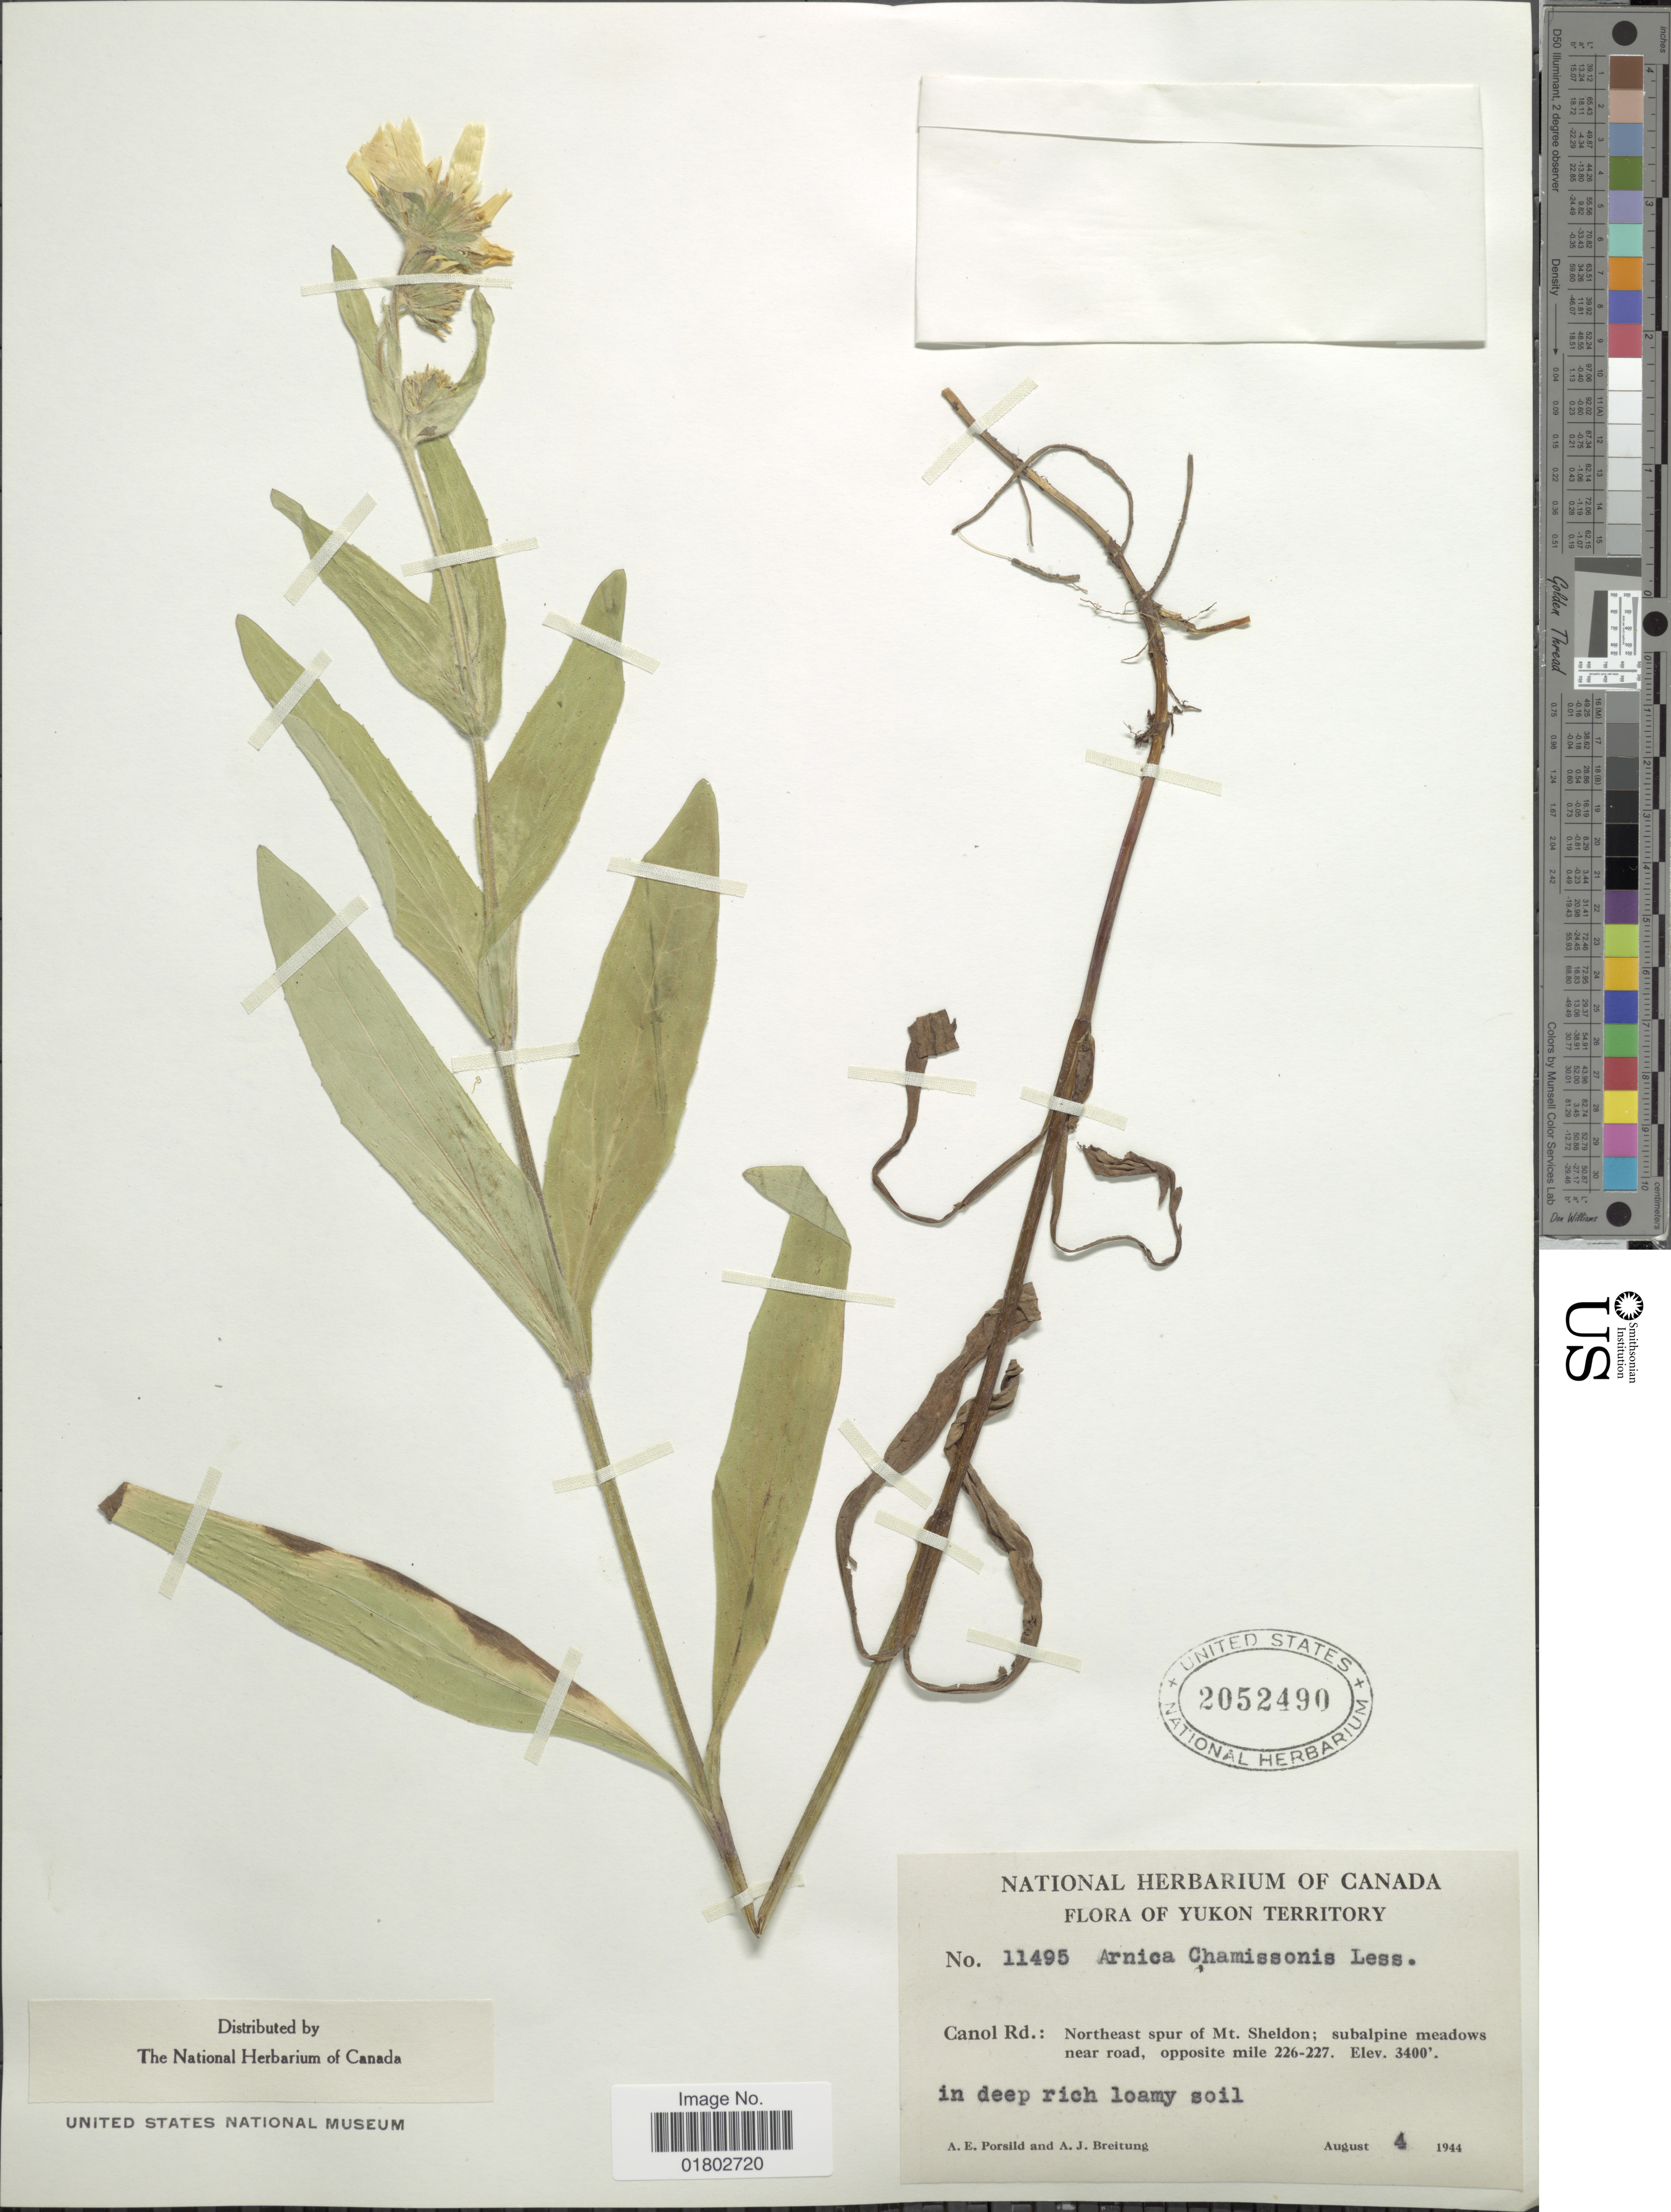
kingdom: Plantae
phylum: Tracheophyta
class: Magnoliopsida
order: Asterales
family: Asteraceae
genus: Arnica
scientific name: Arnica chamissonis subsp. genuina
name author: Maguire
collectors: A. E. Porsild & A. Breitung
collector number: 11495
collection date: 1944-08-04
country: Canada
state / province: Yukon Territory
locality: Canol Rd.: Northeast spur of Mt. Sheldon; subalpine meadows near road, opposite mile 226-227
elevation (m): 1036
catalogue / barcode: US 2052490